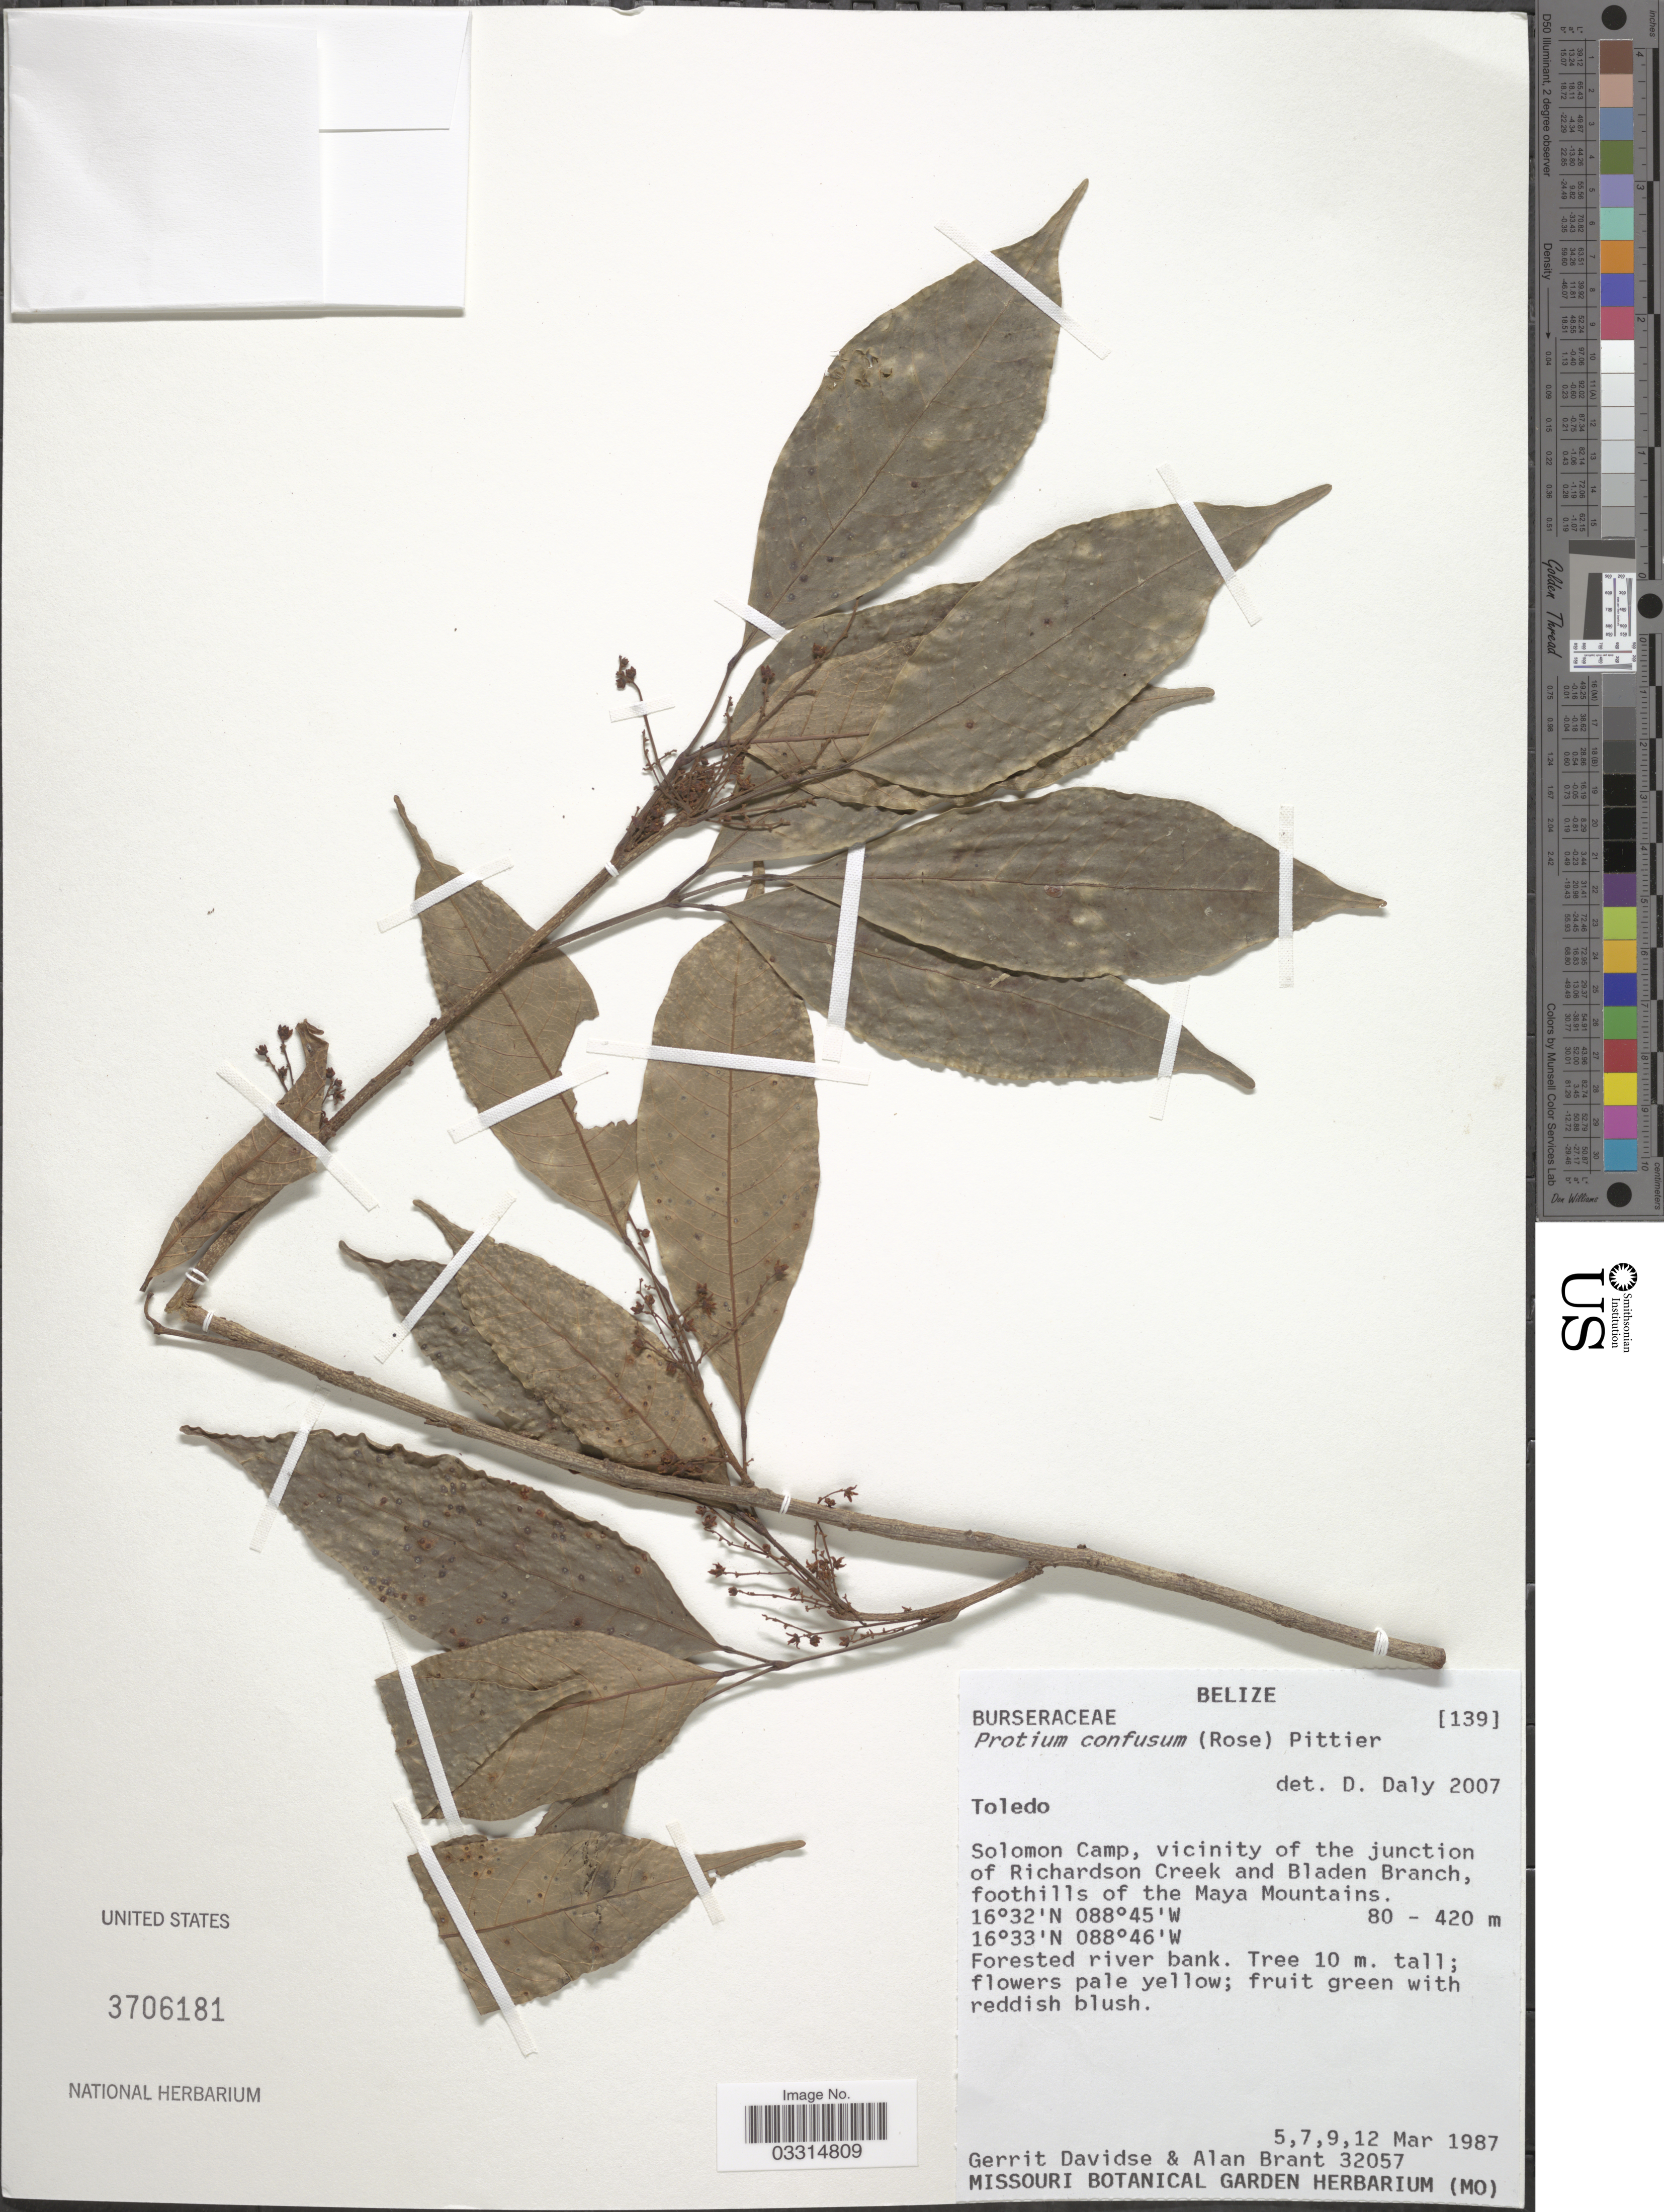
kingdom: Plantae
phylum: Tracheophyta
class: Magnoliopsida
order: Sapindales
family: Burseraceae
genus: Protium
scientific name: Protium confusum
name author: (Rose) Pittier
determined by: Daly, D. C.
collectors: G. Davidse & A. Brant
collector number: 32057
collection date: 1987-03-05/1987-03-12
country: Belize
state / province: Toledo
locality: Solomon Camp, vicinity of the junction of Richardson Creek and Bladen Branch, foothills of the Maya Mountains.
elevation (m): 80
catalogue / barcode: US 3706181